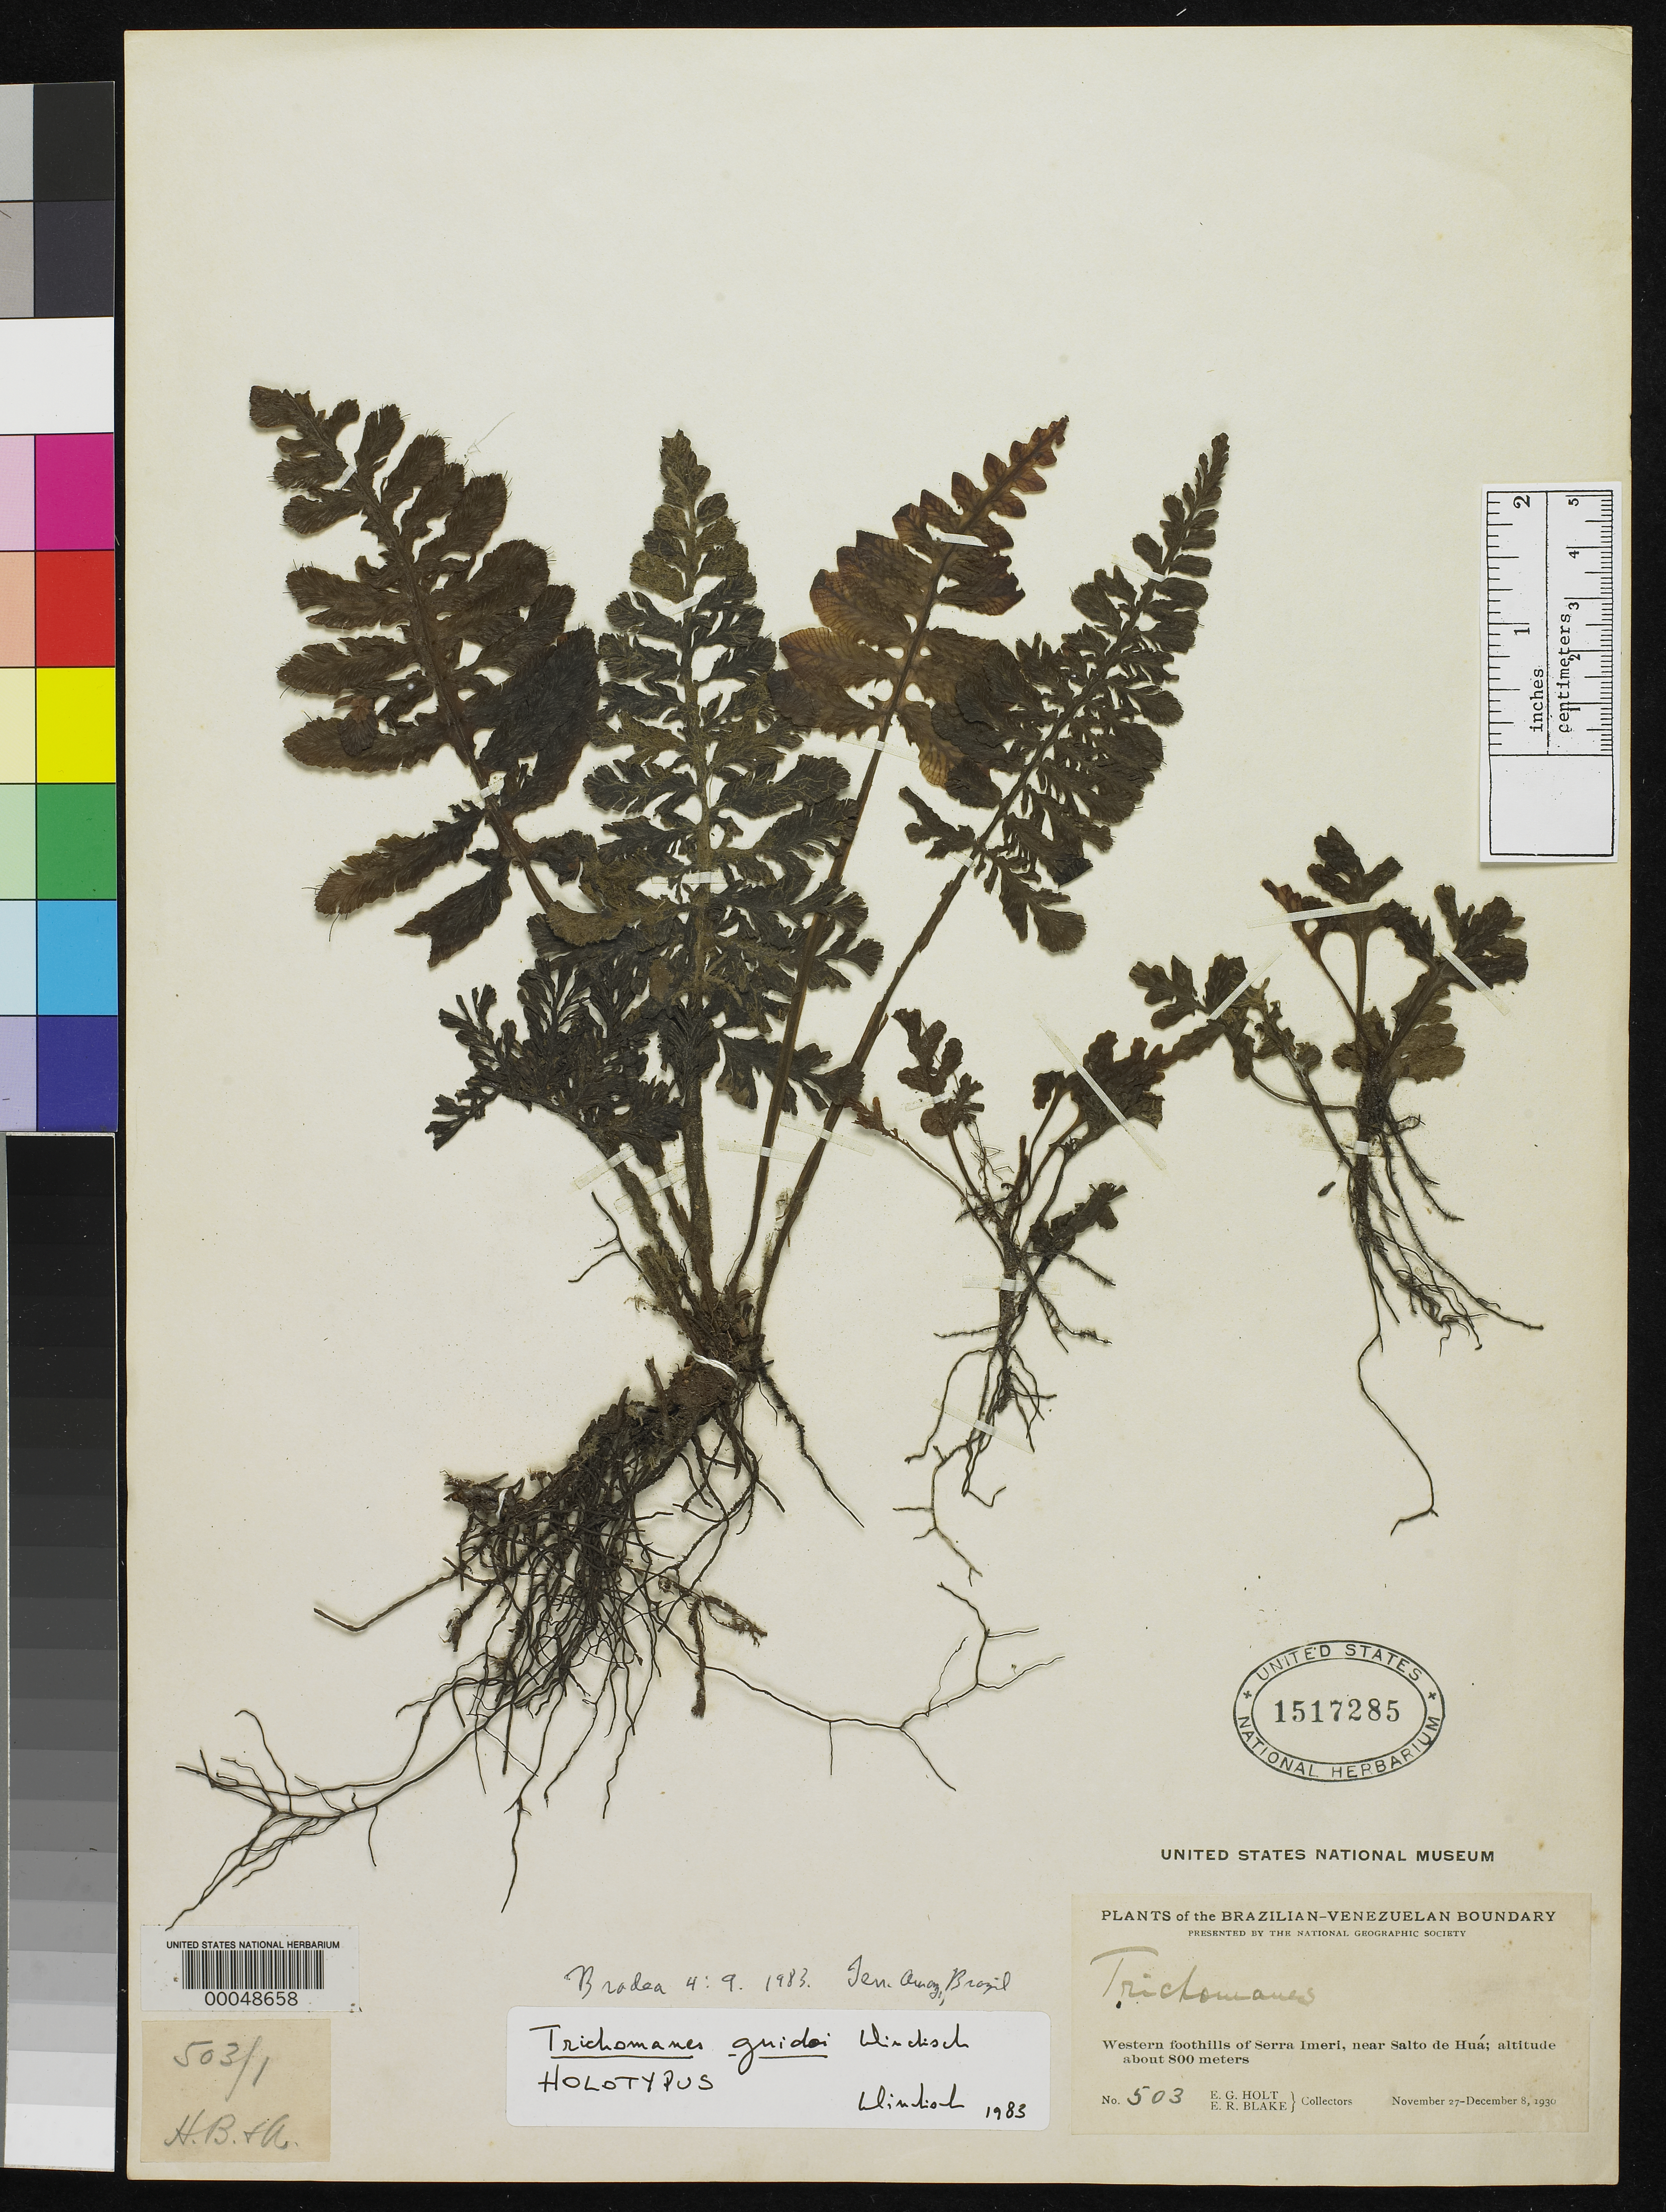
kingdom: Plantae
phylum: Tracheophyta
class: Polypodiopsida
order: Hymenophyllales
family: Hymenophyllaceae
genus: Trichomanes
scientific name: Trichomanes guidoi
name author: P.G. Windisch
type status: Holotype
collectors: E. Holt & E. R. Blake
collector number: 503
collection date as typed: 27 Nov 1930 to 08 Dec 1930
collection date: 1930-11-27/1930-12-08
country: Brazil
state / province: Amazonas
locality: W foothills of Serra Imeri, near Salto de Hua.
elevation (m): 800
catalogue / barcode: US 1517285